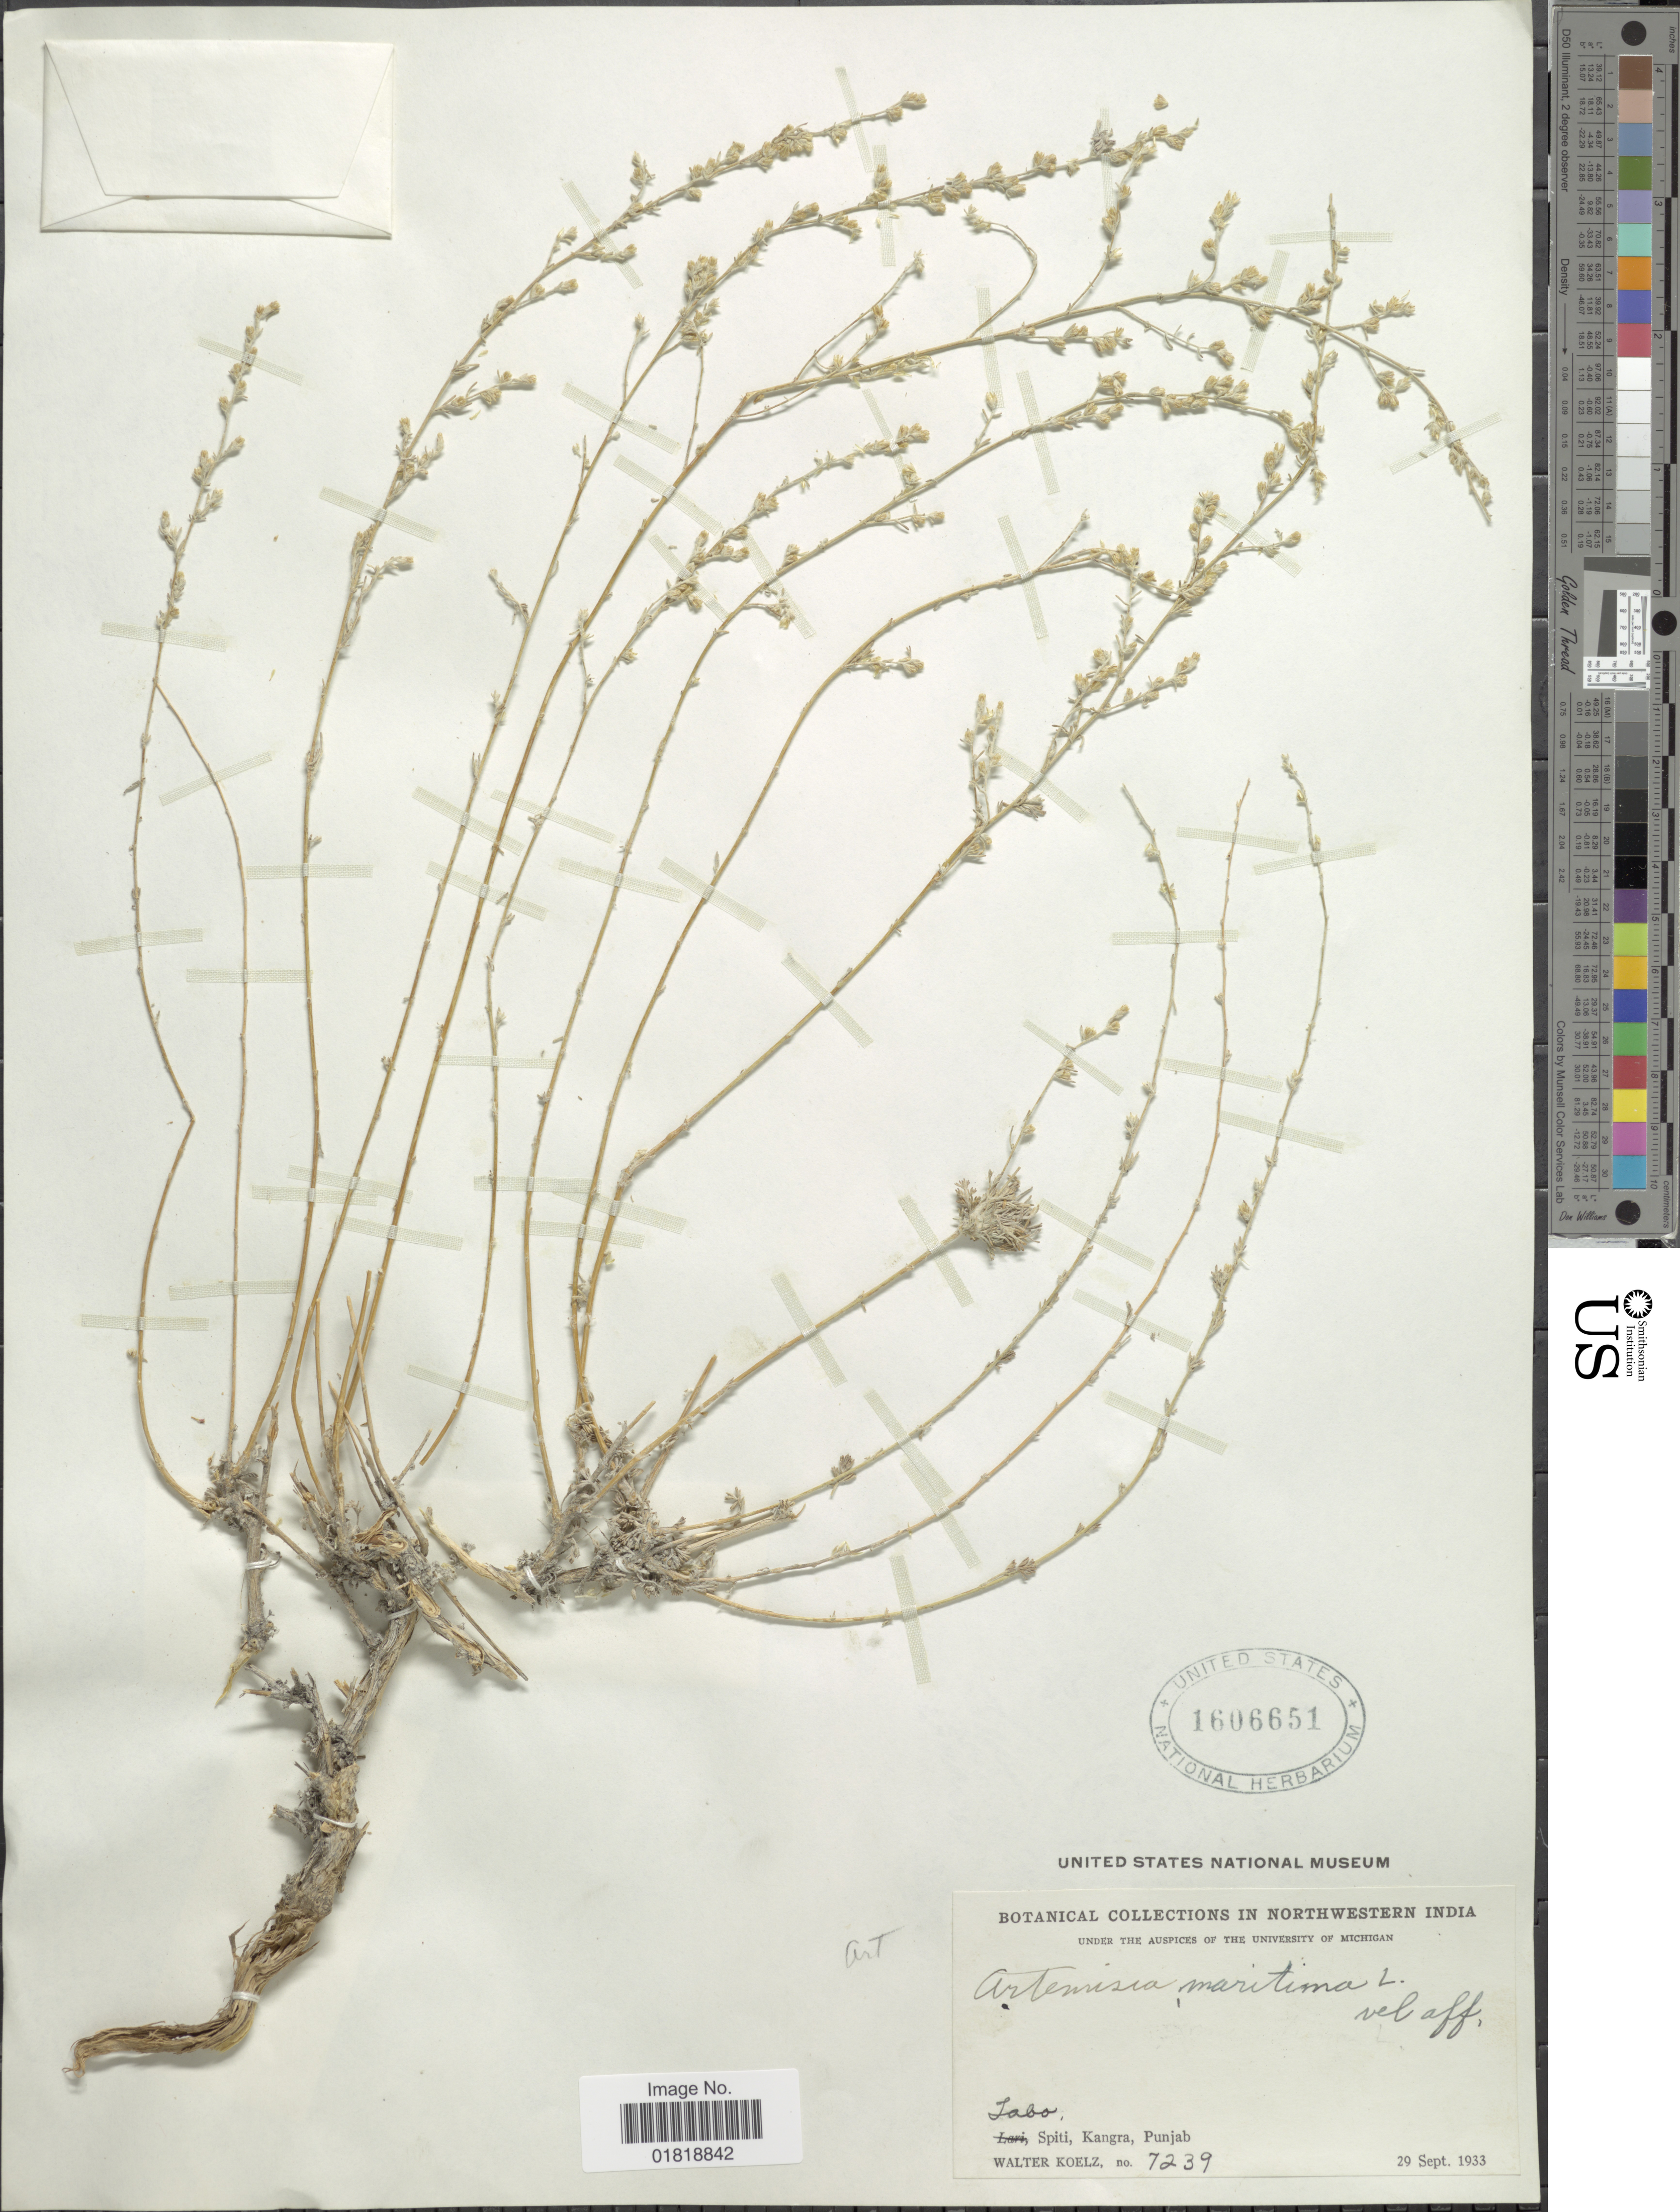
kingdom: Plantae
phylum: Tracheophyta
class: Magnoliopsida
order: Asterales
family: Asteraceae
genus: Artemisia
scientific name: Artemisia maritima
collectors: W. N. Koelz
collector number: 7239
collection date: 1933-09-29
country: India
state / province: Himachal Pradesh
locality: Northwestern India, Labo [interpreted], Spiti, Kangra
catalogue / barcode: US 1606651